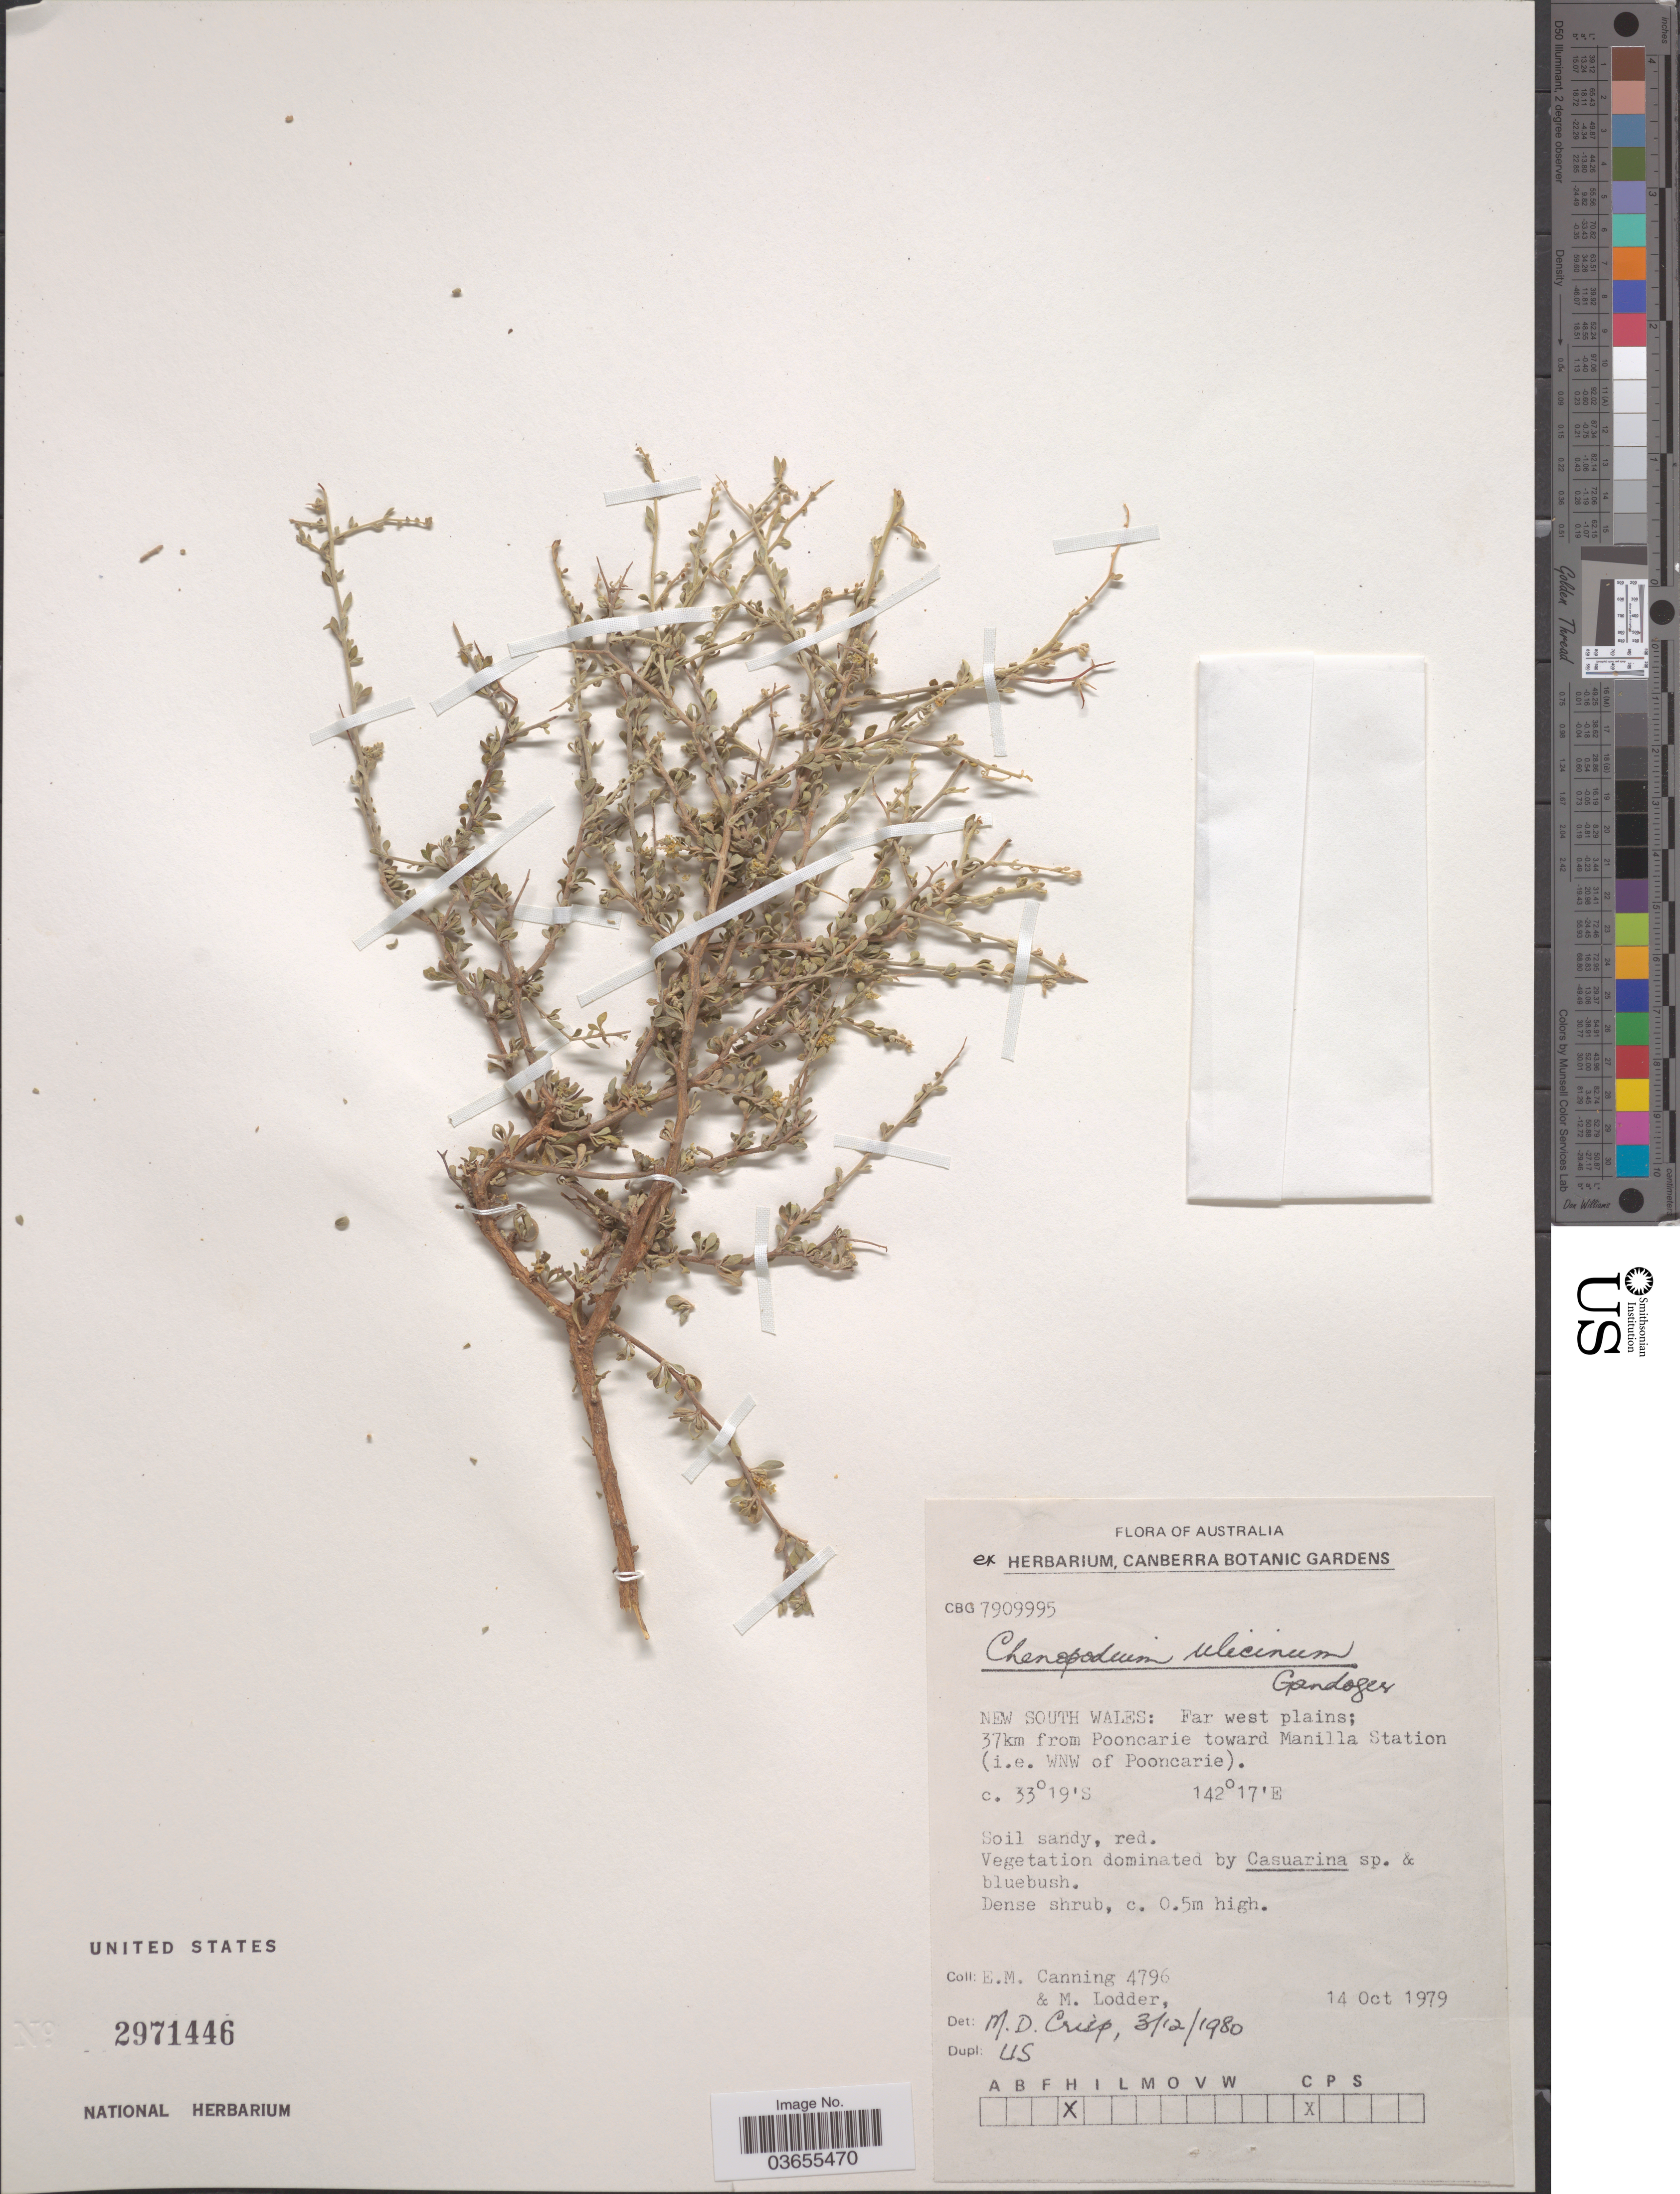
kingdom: Plantae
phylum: Tracheophyta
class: Magnoliopsida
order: Caryophyllales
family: Amaranthaceae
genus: Chenopodium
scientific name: Chenopodium ulicinum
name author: Gand.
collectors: E. Canning & M. Lodder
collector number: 4796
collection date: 1979-10-14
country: Australia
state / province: New South Wales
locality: Far west plains; 37km from Pooncarie toward Manilla Station (i. e. WNW of Pooncarie).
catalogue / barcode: US 2971446